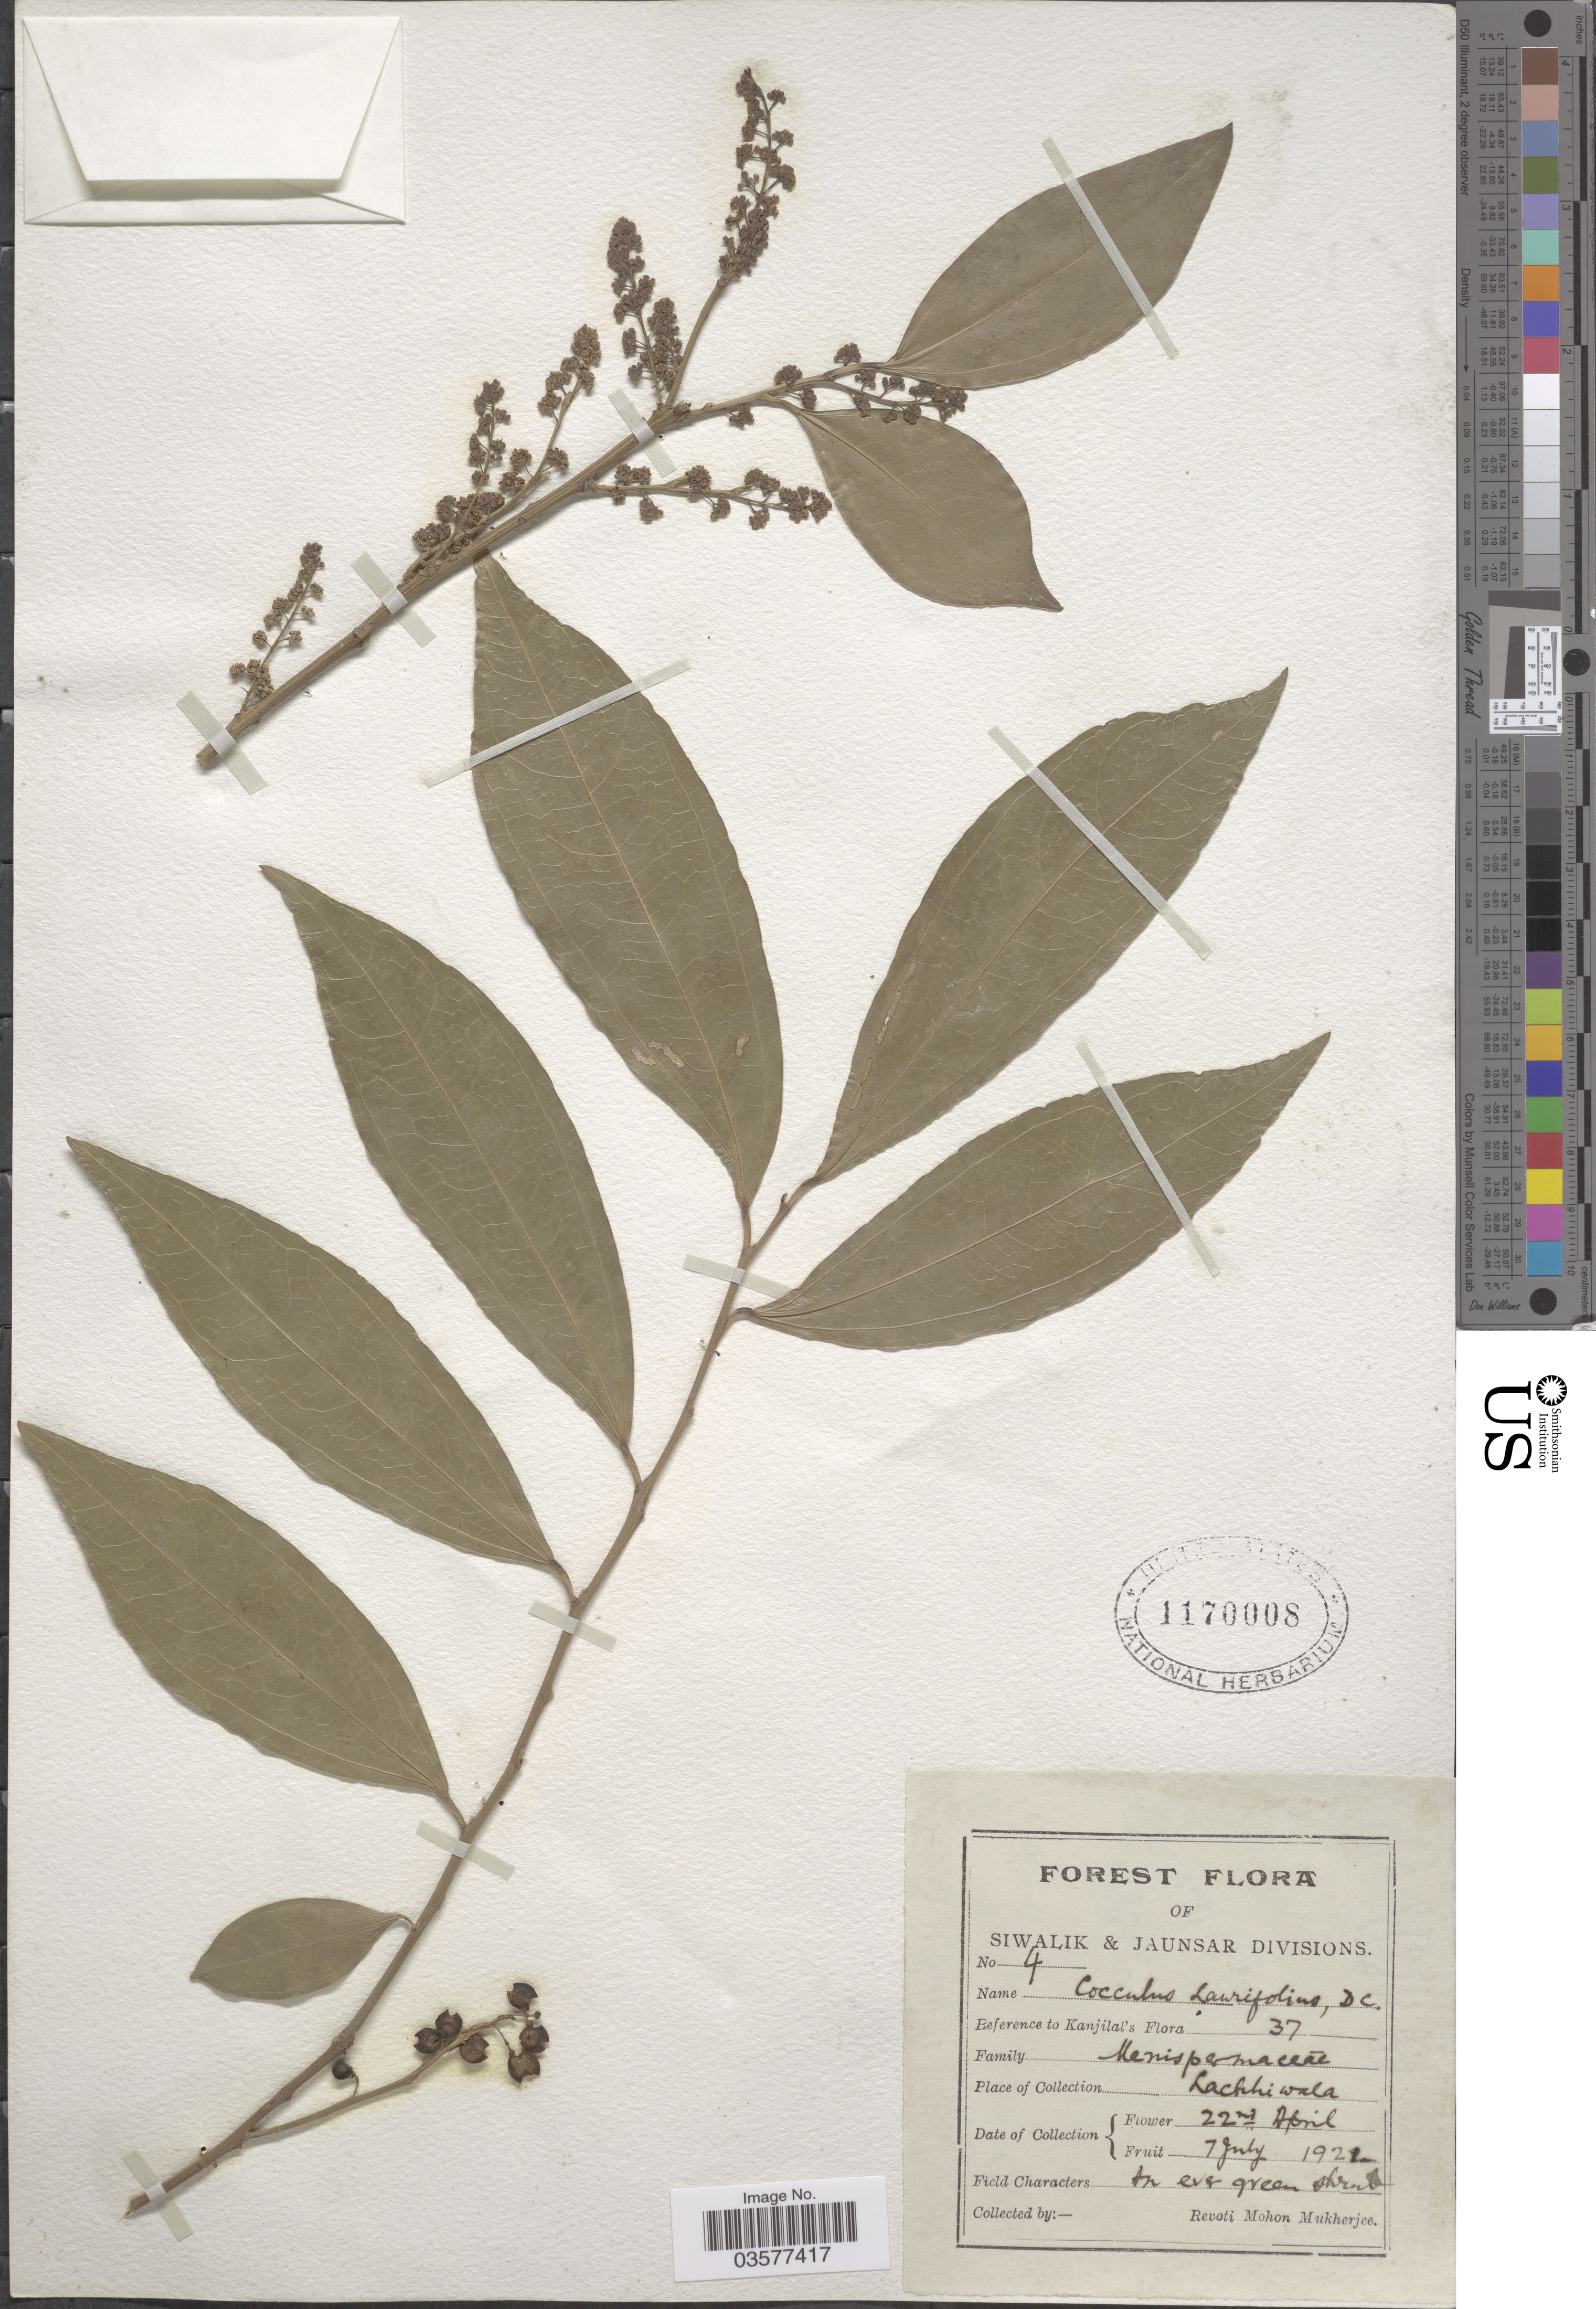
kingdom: Plantae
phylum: Tracheophyta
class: Magnoliopsida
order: Ranunculales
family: Menispermaceae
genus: Cocculus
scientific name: Cocculus laurifolius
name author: DC.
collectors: R. Mukherjee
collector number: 4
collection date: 1921-04-22/1921-07-07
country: India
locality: Siwalik & Jaunsar Divisions. Lachhiwala.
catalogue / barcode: US 1170008